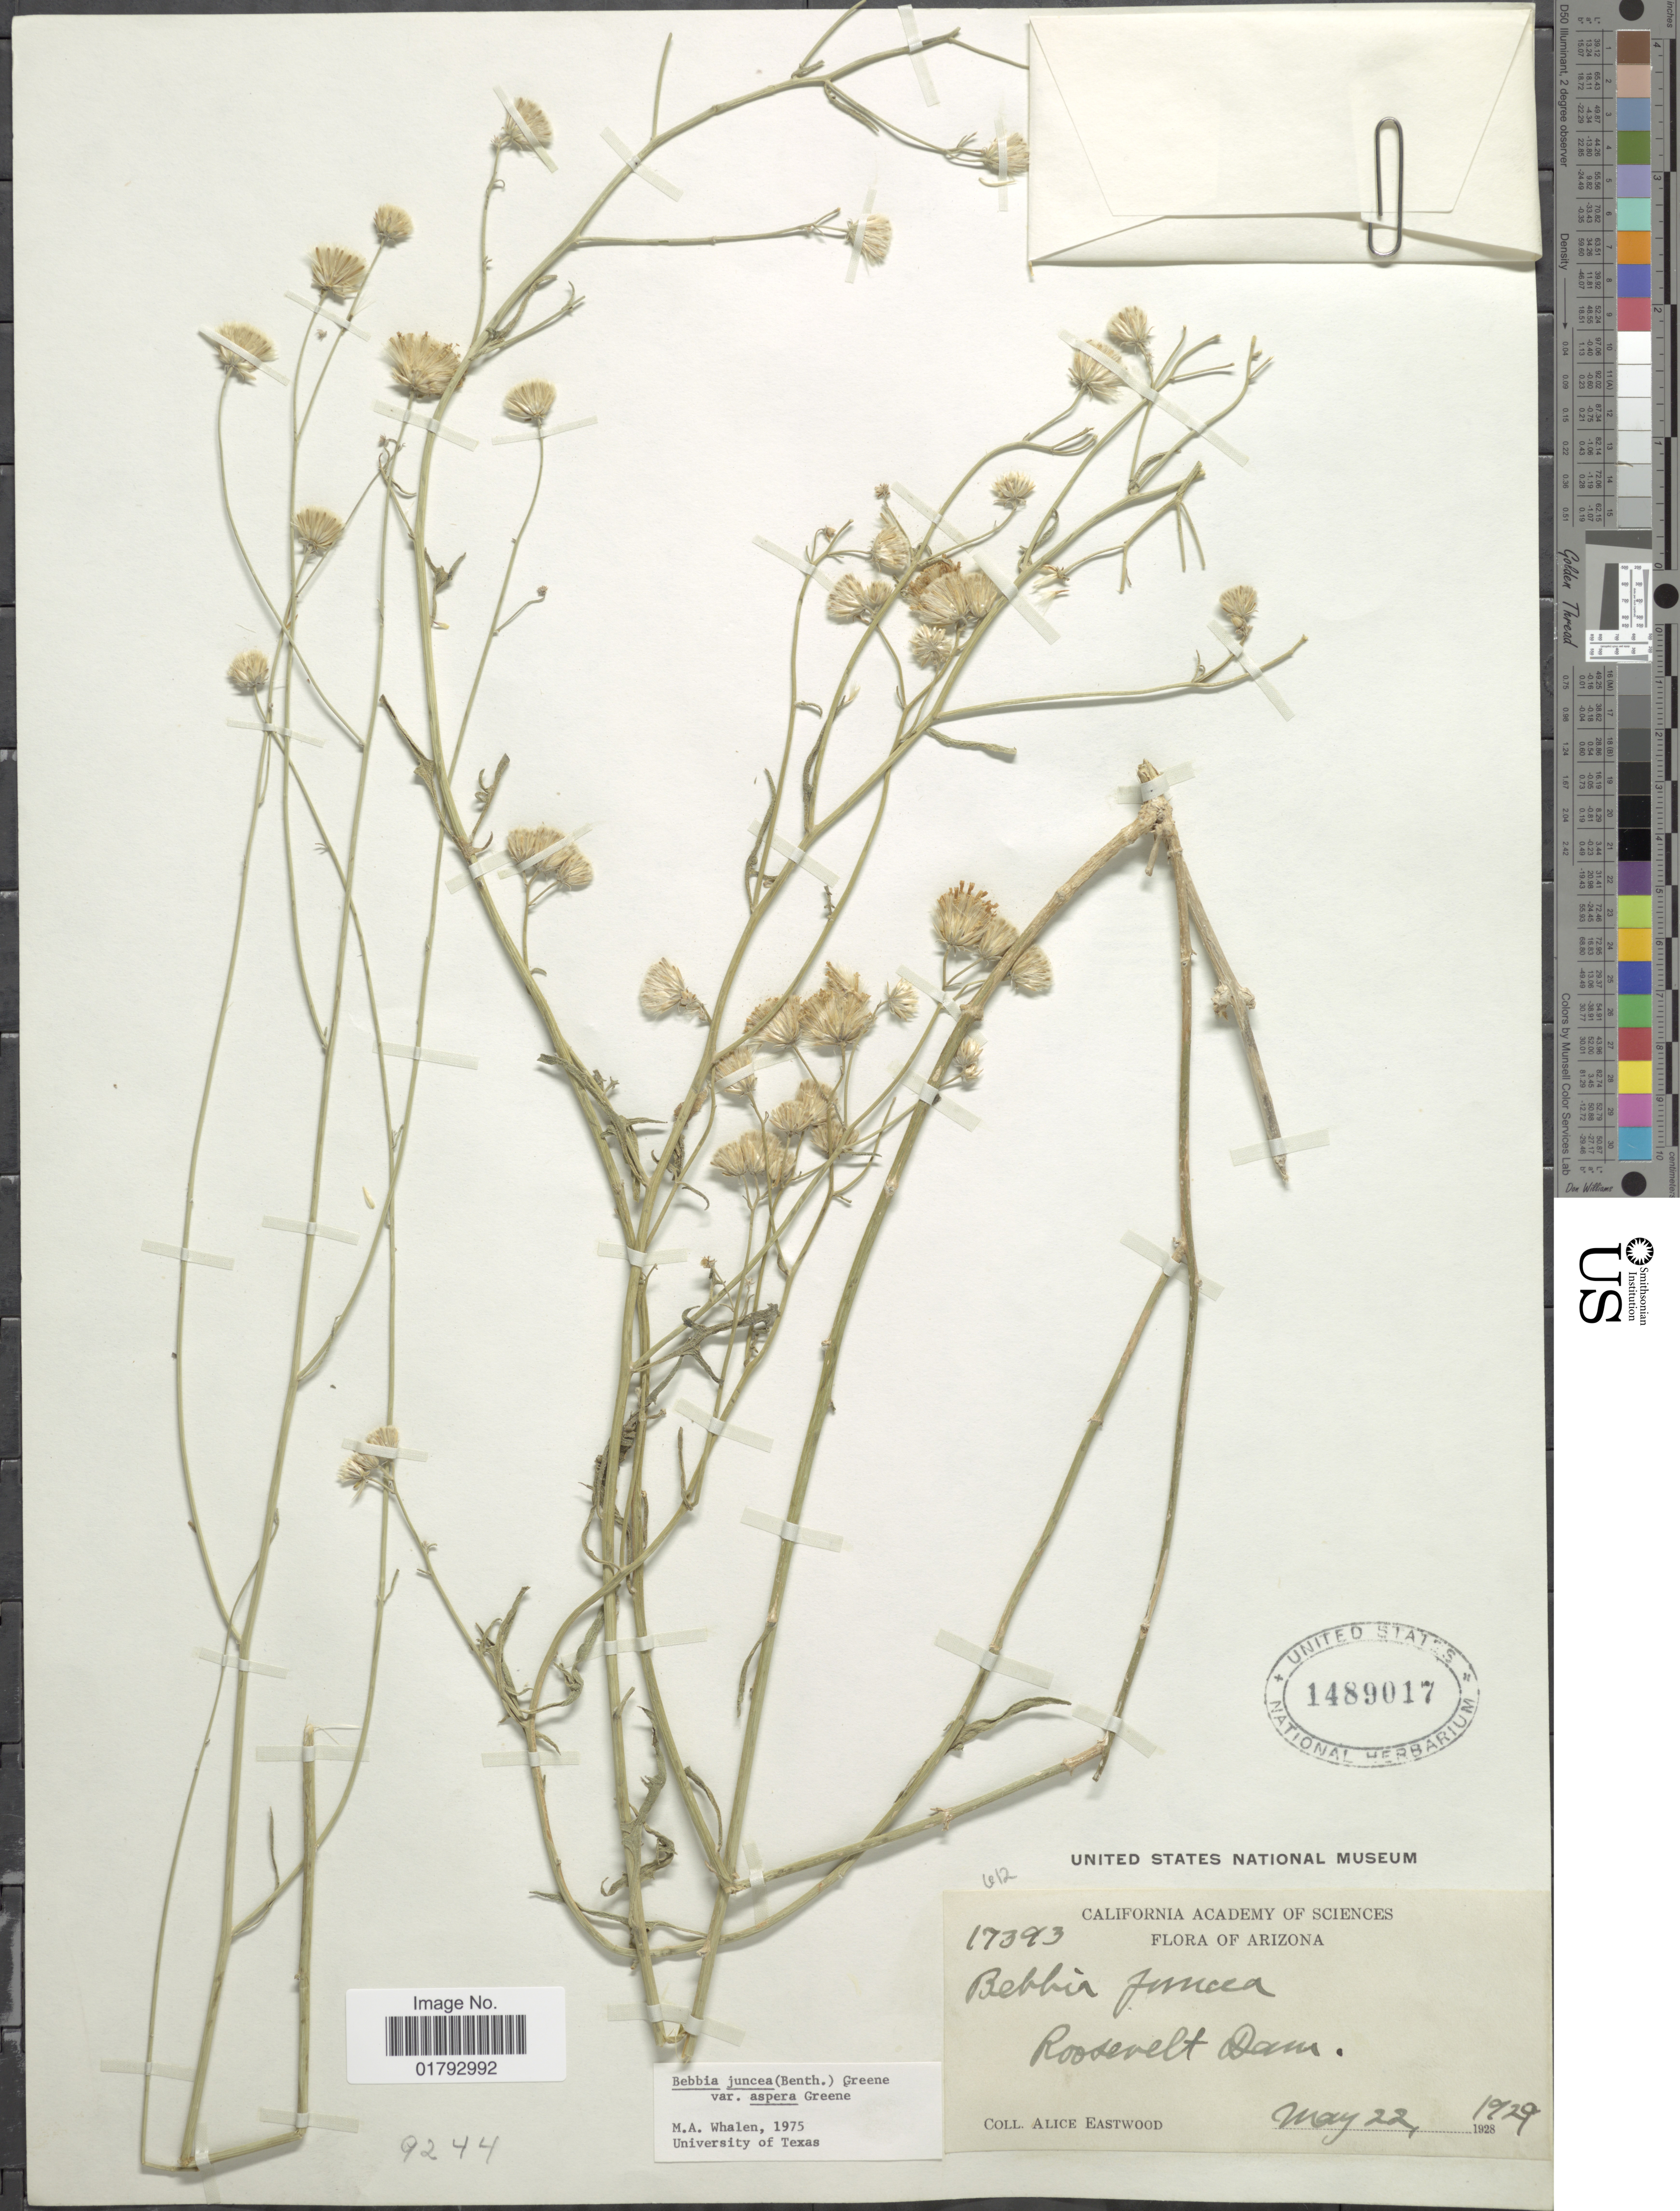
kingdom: Plantae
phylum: Tracheophyta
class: Magnoliopsida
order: Asterales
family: Asteraceae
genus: Bebbia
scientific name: Bebbia juncea var. aspera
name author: Greene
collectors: A. Eastwood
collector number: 17393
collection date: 1929-05-22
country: United States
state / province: Arizona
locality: Roosevelt Dam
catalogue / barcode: US 1489017